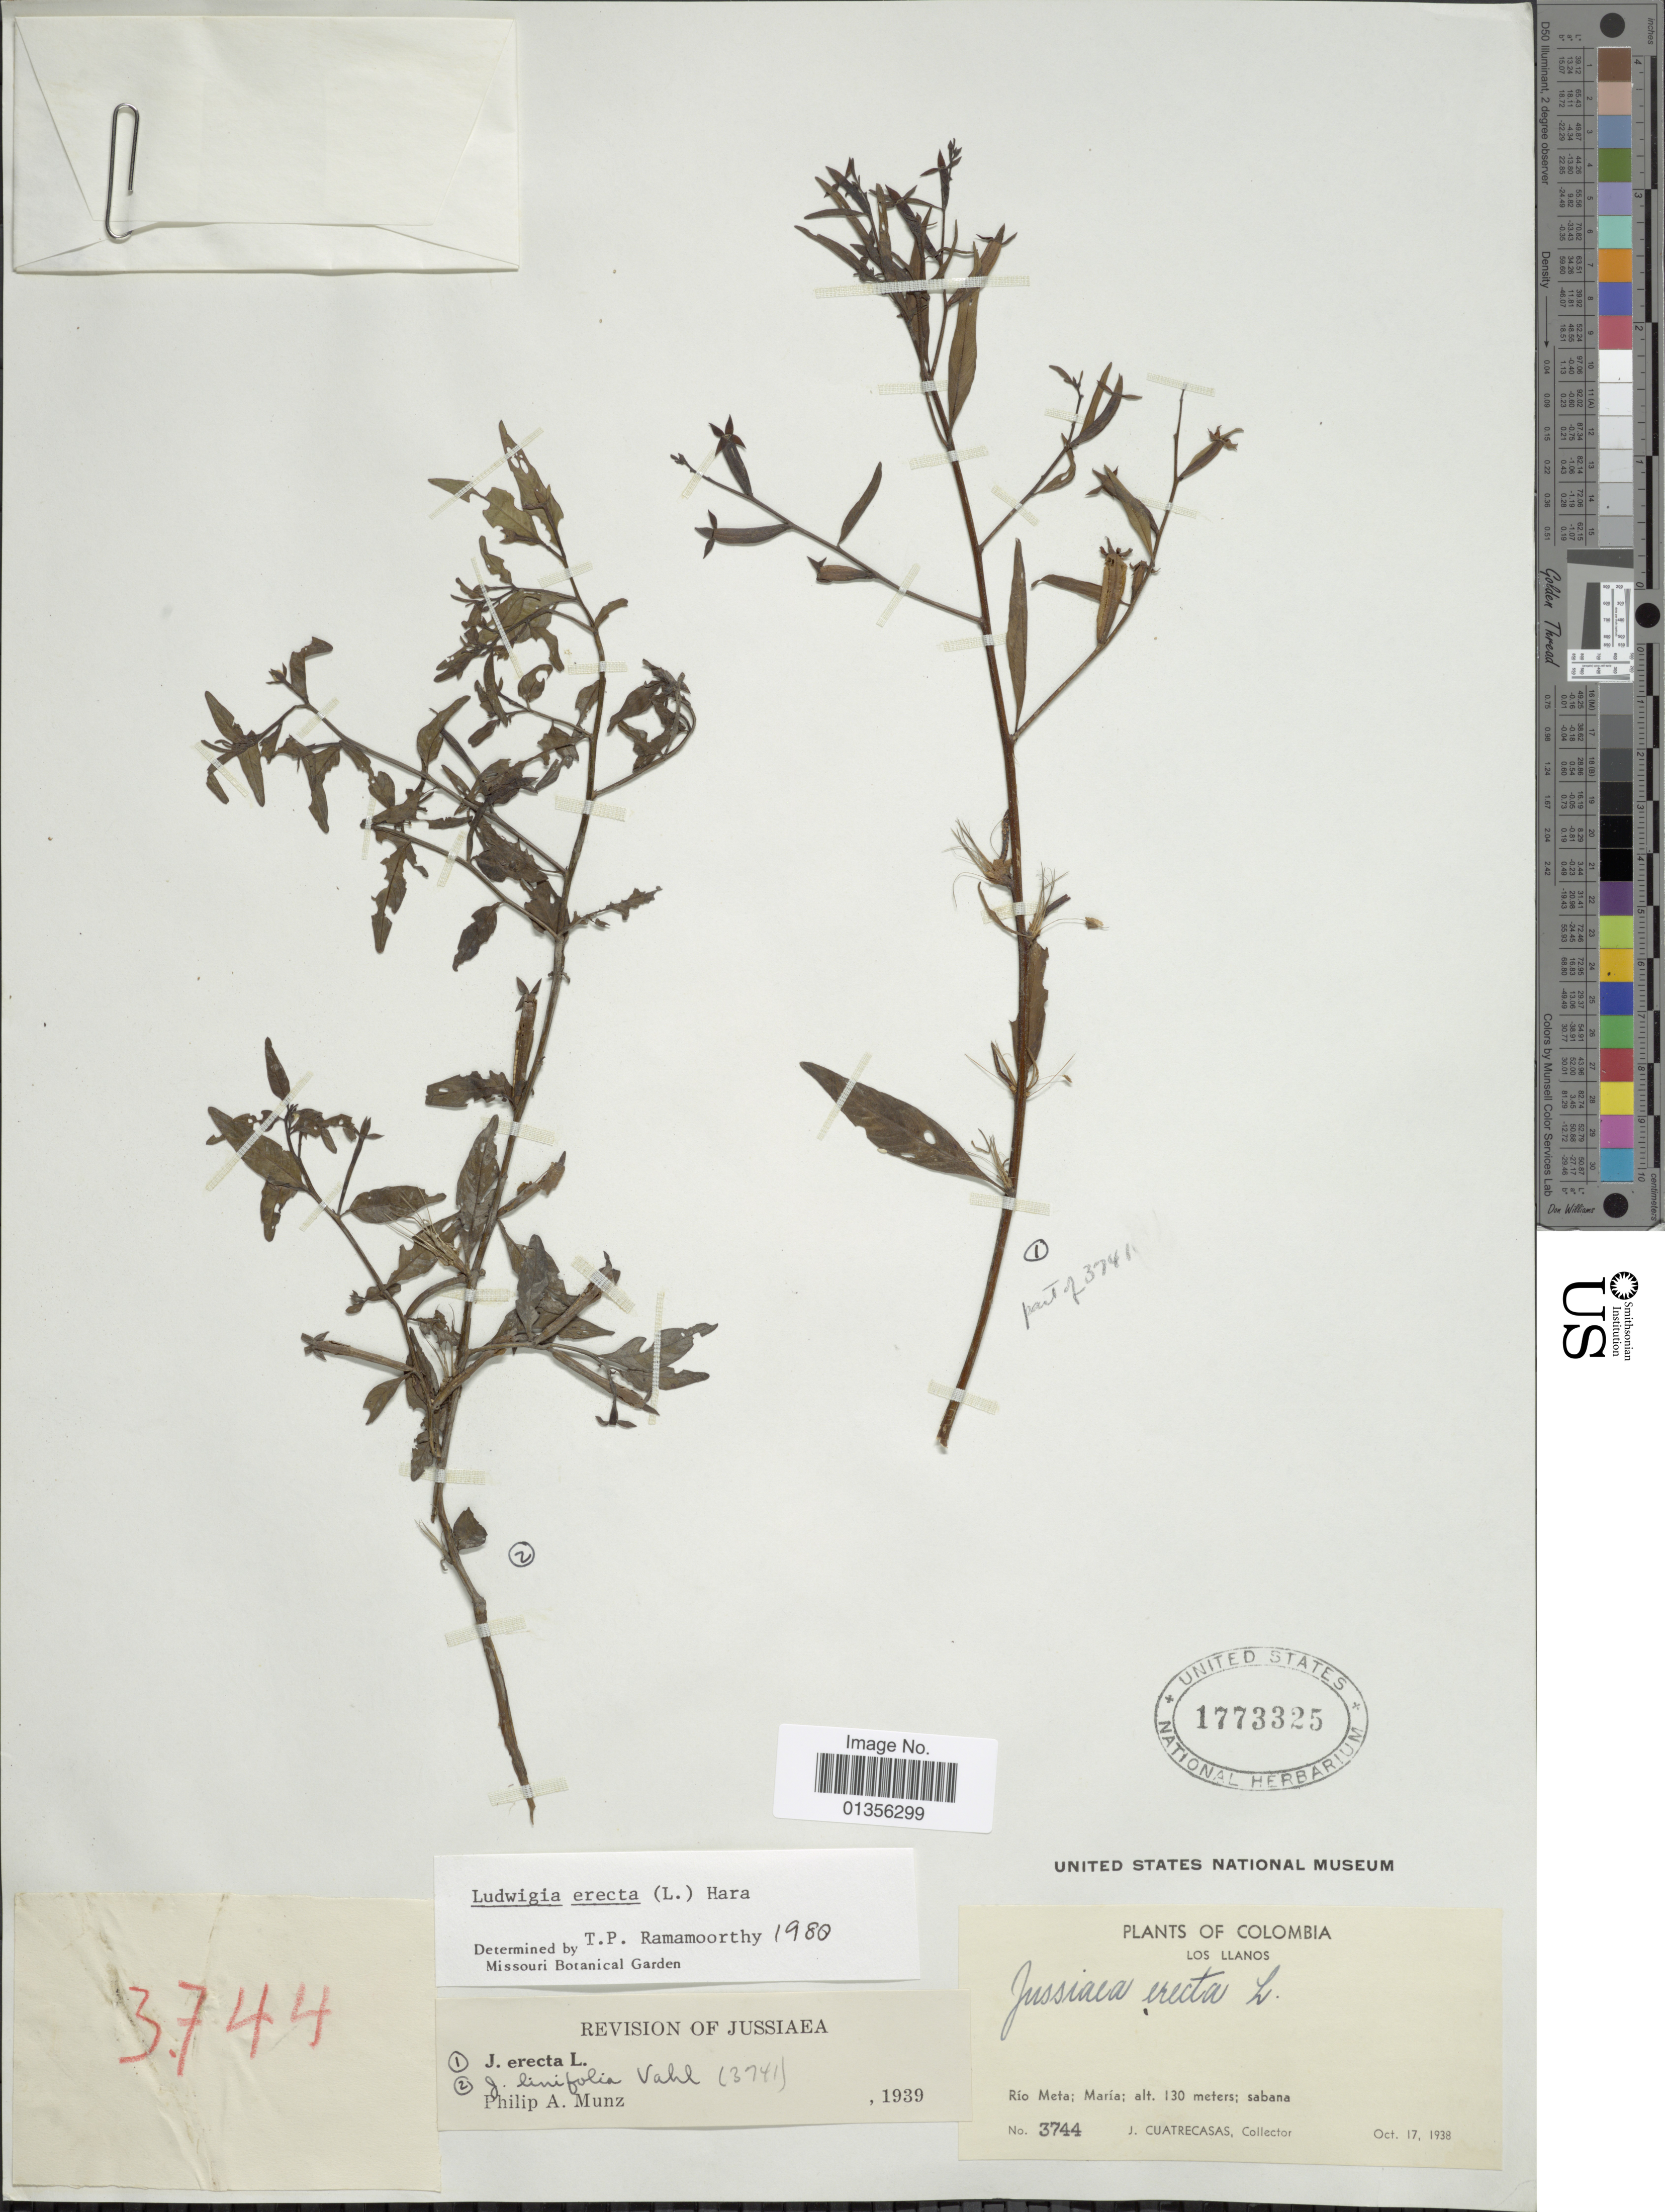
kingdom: Plantae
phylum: Tracheophyta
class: Magnoliopsida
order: Myrtales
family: Onagraceae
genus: Ludwigia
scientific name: Ludwigia erecta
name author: (L.) H. Hara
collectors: J. Cuatrecasas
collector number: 3744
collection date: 1938-10-17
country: Colombia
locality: Los Llanos. Río Meta; María.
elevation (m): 130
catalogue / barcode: US 1773325